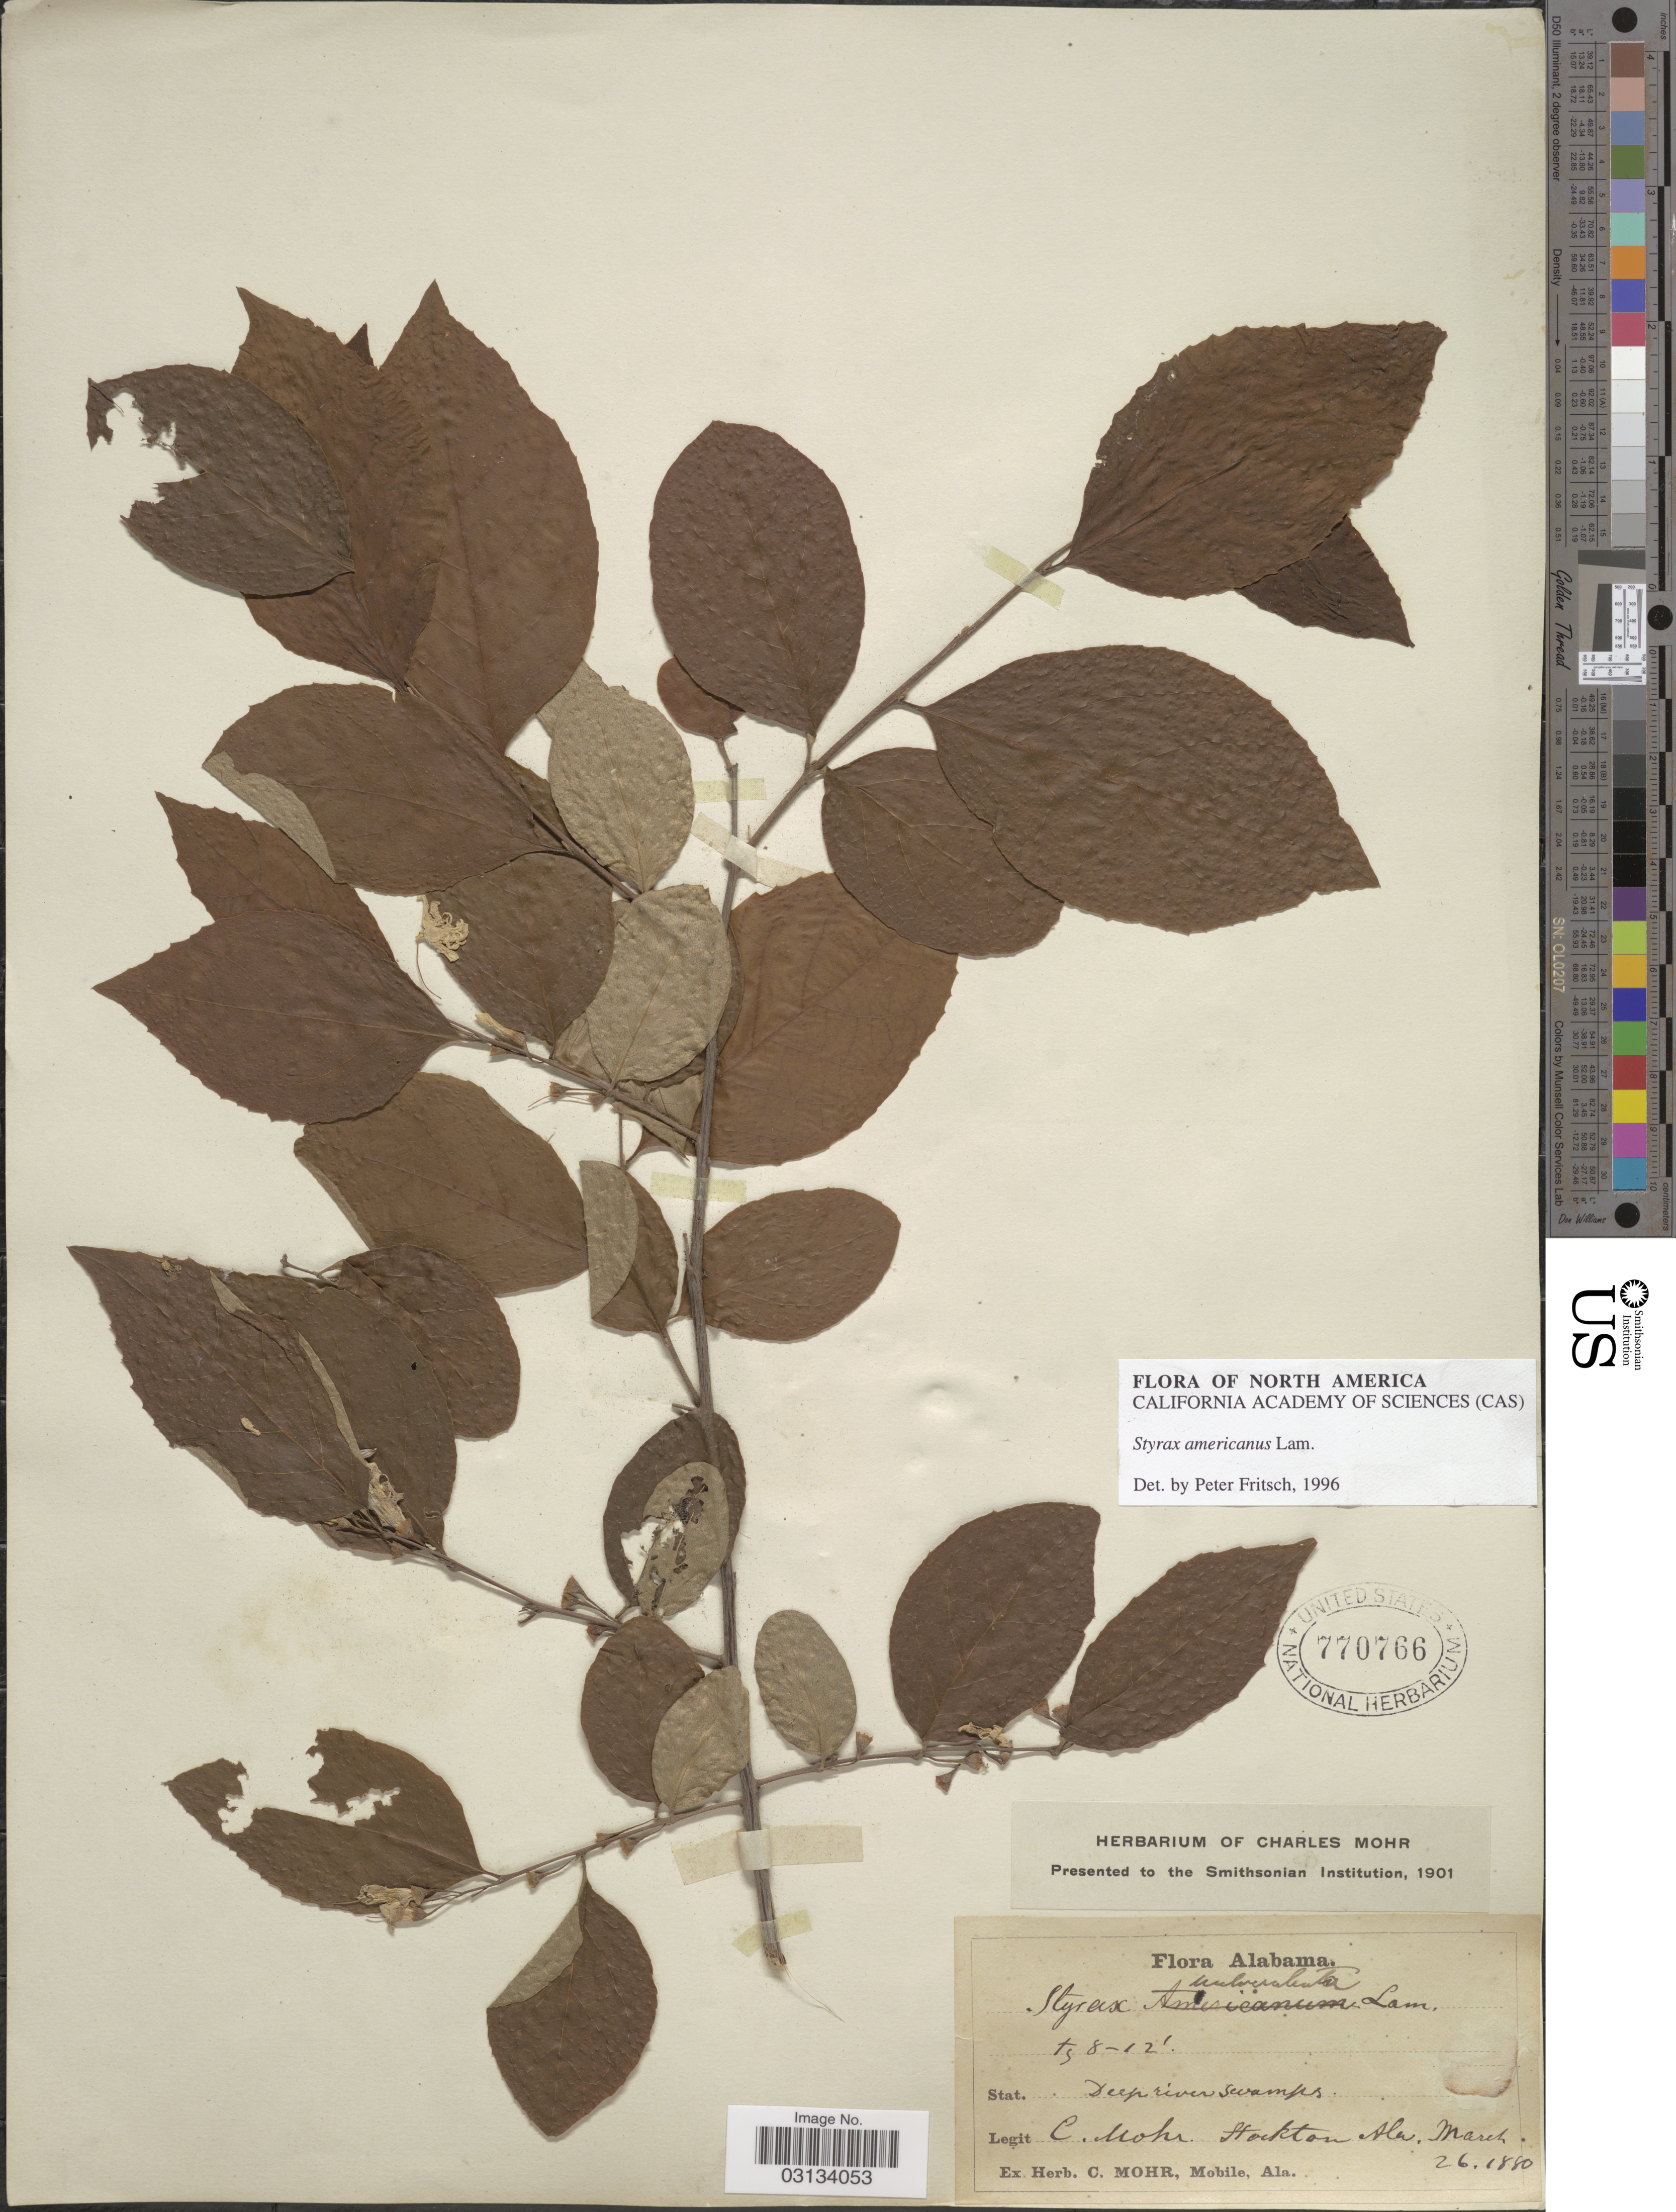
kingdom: Plantae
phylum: Tracheophyta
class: Magnoliopsida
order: Ericales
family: Styracaceae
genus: Styrax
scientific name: Styrax americanus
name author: Lam.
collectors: Mohr, C. T. (herbarium)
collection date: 1880-03-26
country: United States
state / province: Alabama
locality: Stockton Ala.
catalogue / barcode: US 770766